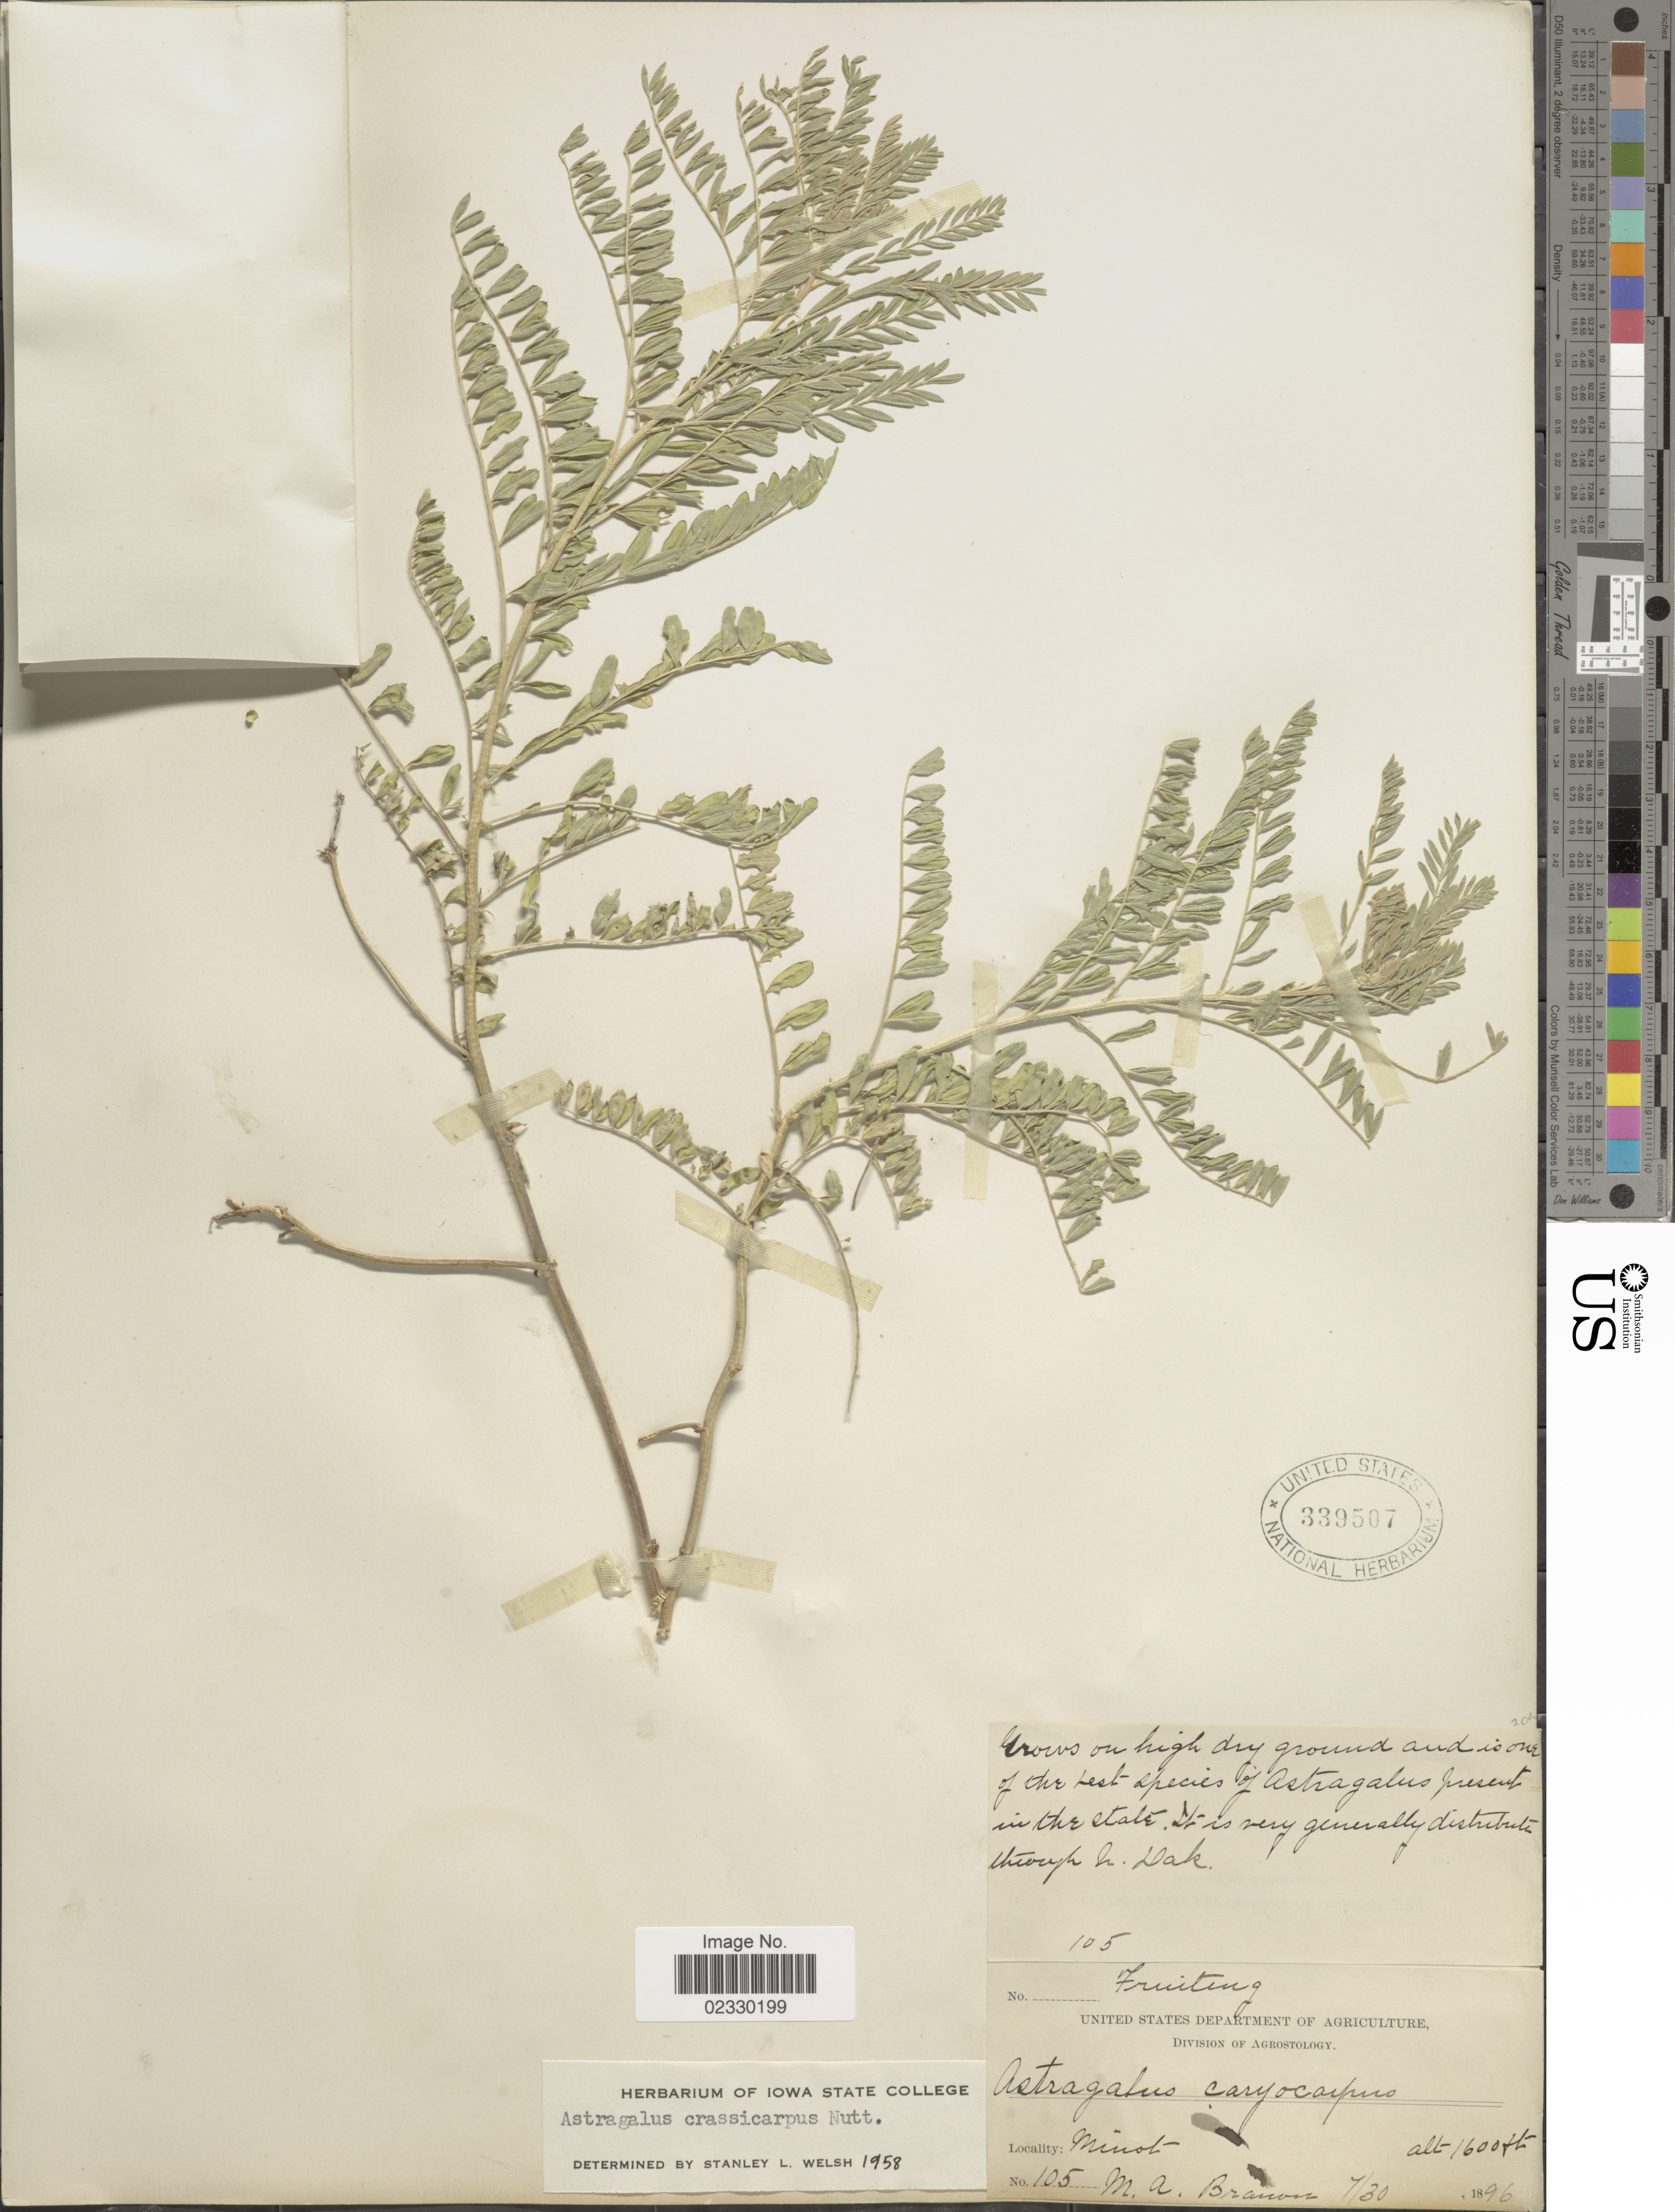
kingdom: Plantae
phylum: Tracheophyta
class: Magnoliopsida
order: Fabales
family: Fabaceae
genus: Astragalus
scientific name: Astragalus crassicarpus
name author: Nutt.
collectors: M. A. Brown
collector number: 105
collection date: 1896-07-30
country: United States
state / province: North Dakota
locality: Minot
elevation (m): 488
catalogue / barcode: US 339507